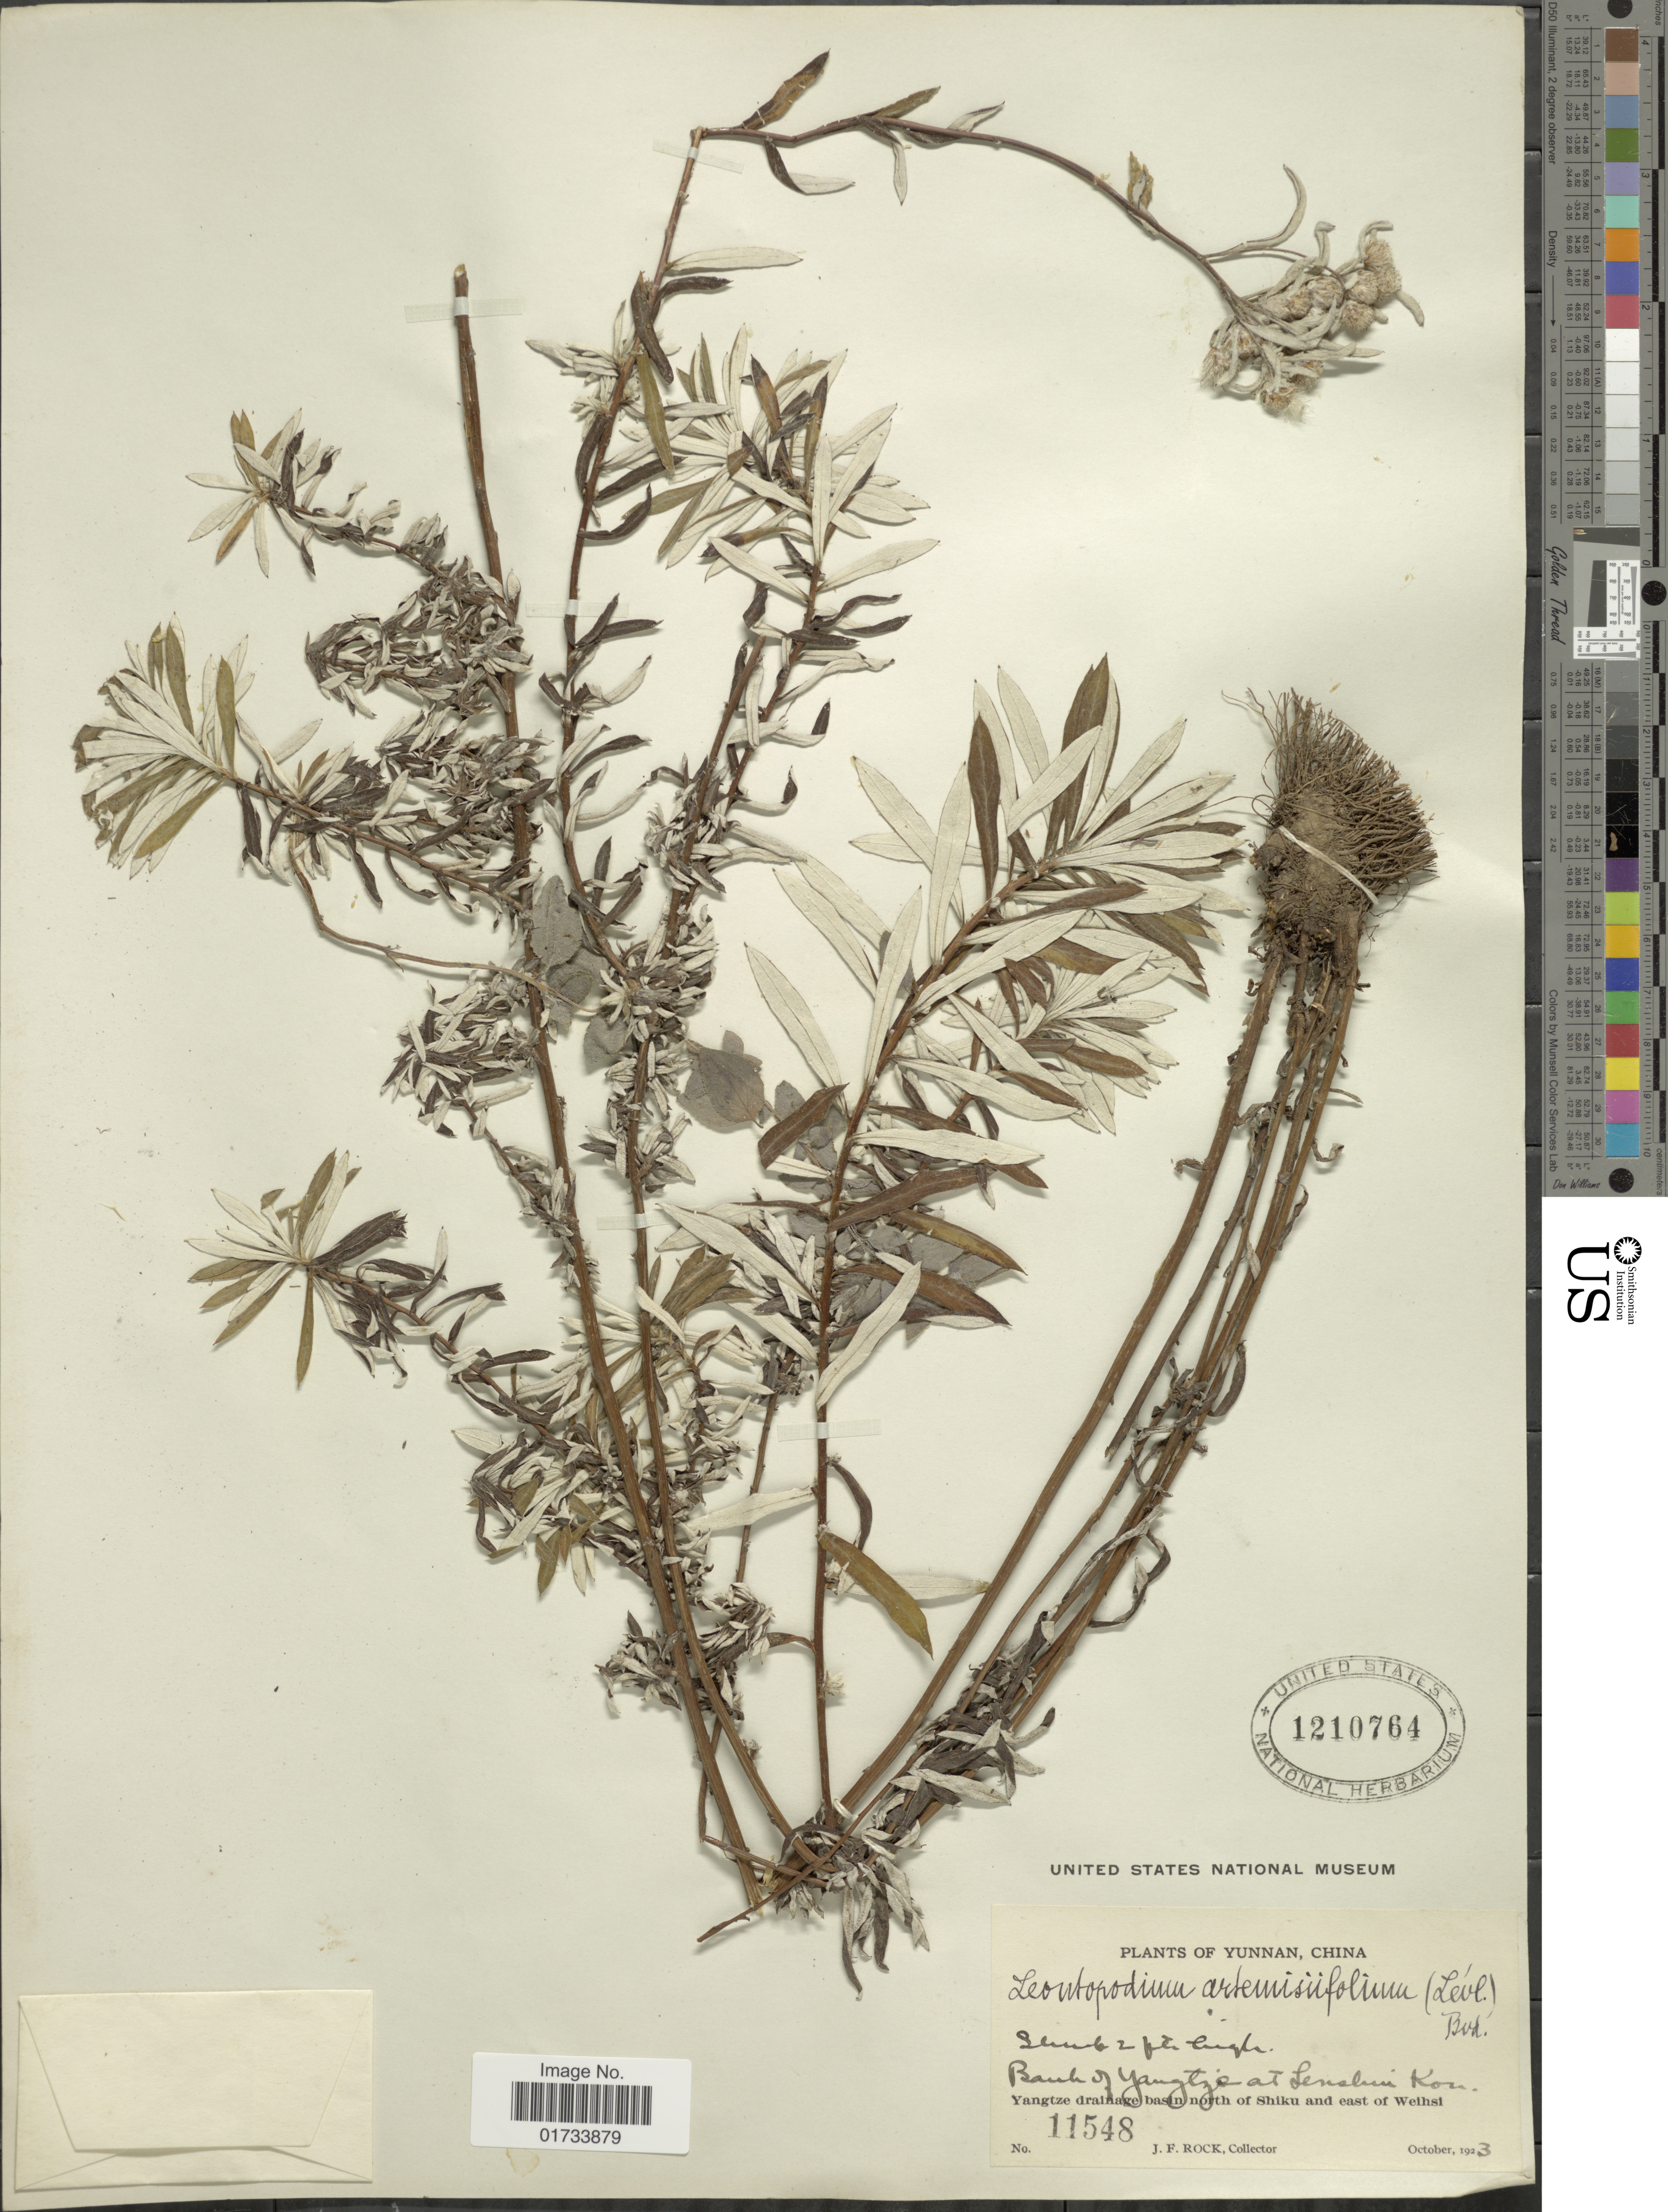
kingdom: Plantae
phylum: Tracheophyta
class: Magnoliopsida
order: Asterales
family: Asteraceae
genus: Leontopodium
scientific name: Leontopodium artemisiifolium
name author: (H. Lév.) Beauverd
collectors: J. Rock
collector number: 11548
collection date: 1923-10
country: China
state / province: Yunnan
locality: Bank of Yangtze at Lenshui Kon, Yangtze drainage basin north of Shiku and east of Welhsi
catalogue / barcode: US 1210764